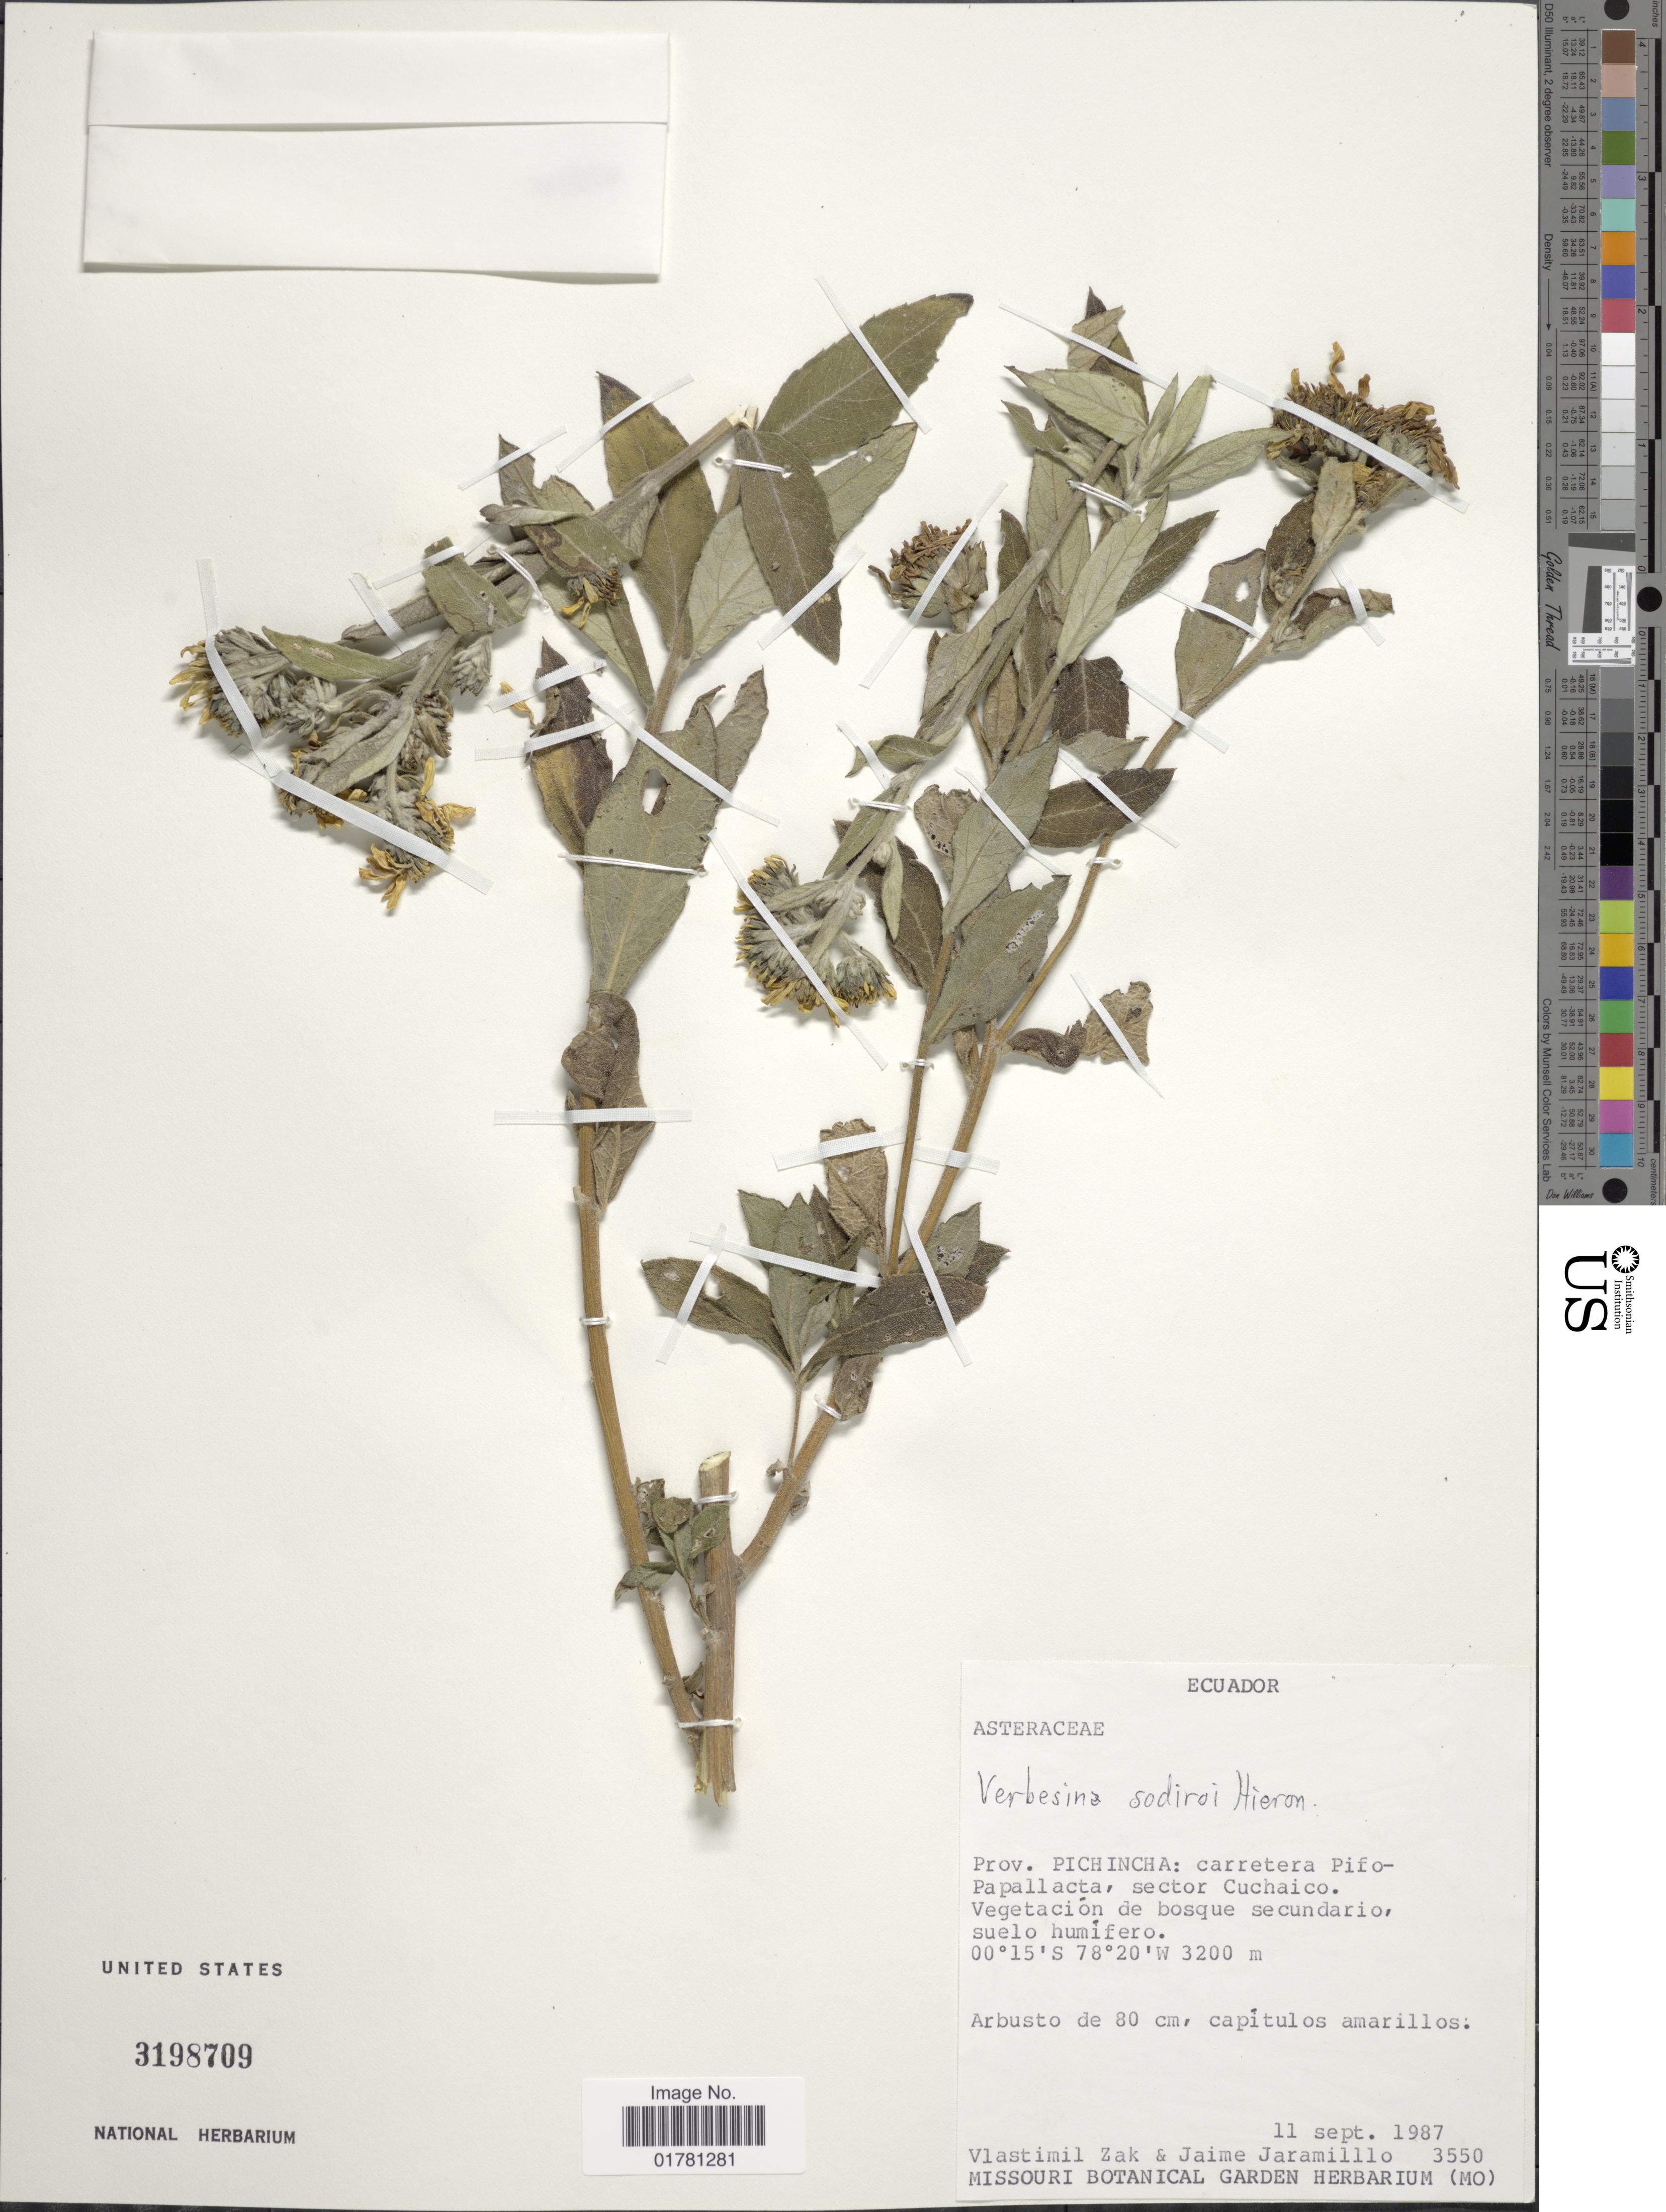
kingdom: Plantae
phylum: Tracheophyta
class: Magnoliopsida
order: Asterales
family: Asteraceae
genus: Verbesina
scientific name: Verbesina sodiroi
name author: Hieron.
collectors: V. Zak & J. Jaramillo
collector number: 3550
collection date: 1987-09-11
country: Ecuador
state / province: Pichincha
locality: Carretera Pifo-Papallacta, sector Cuchaico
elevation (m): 3200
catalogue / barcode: US 3198709